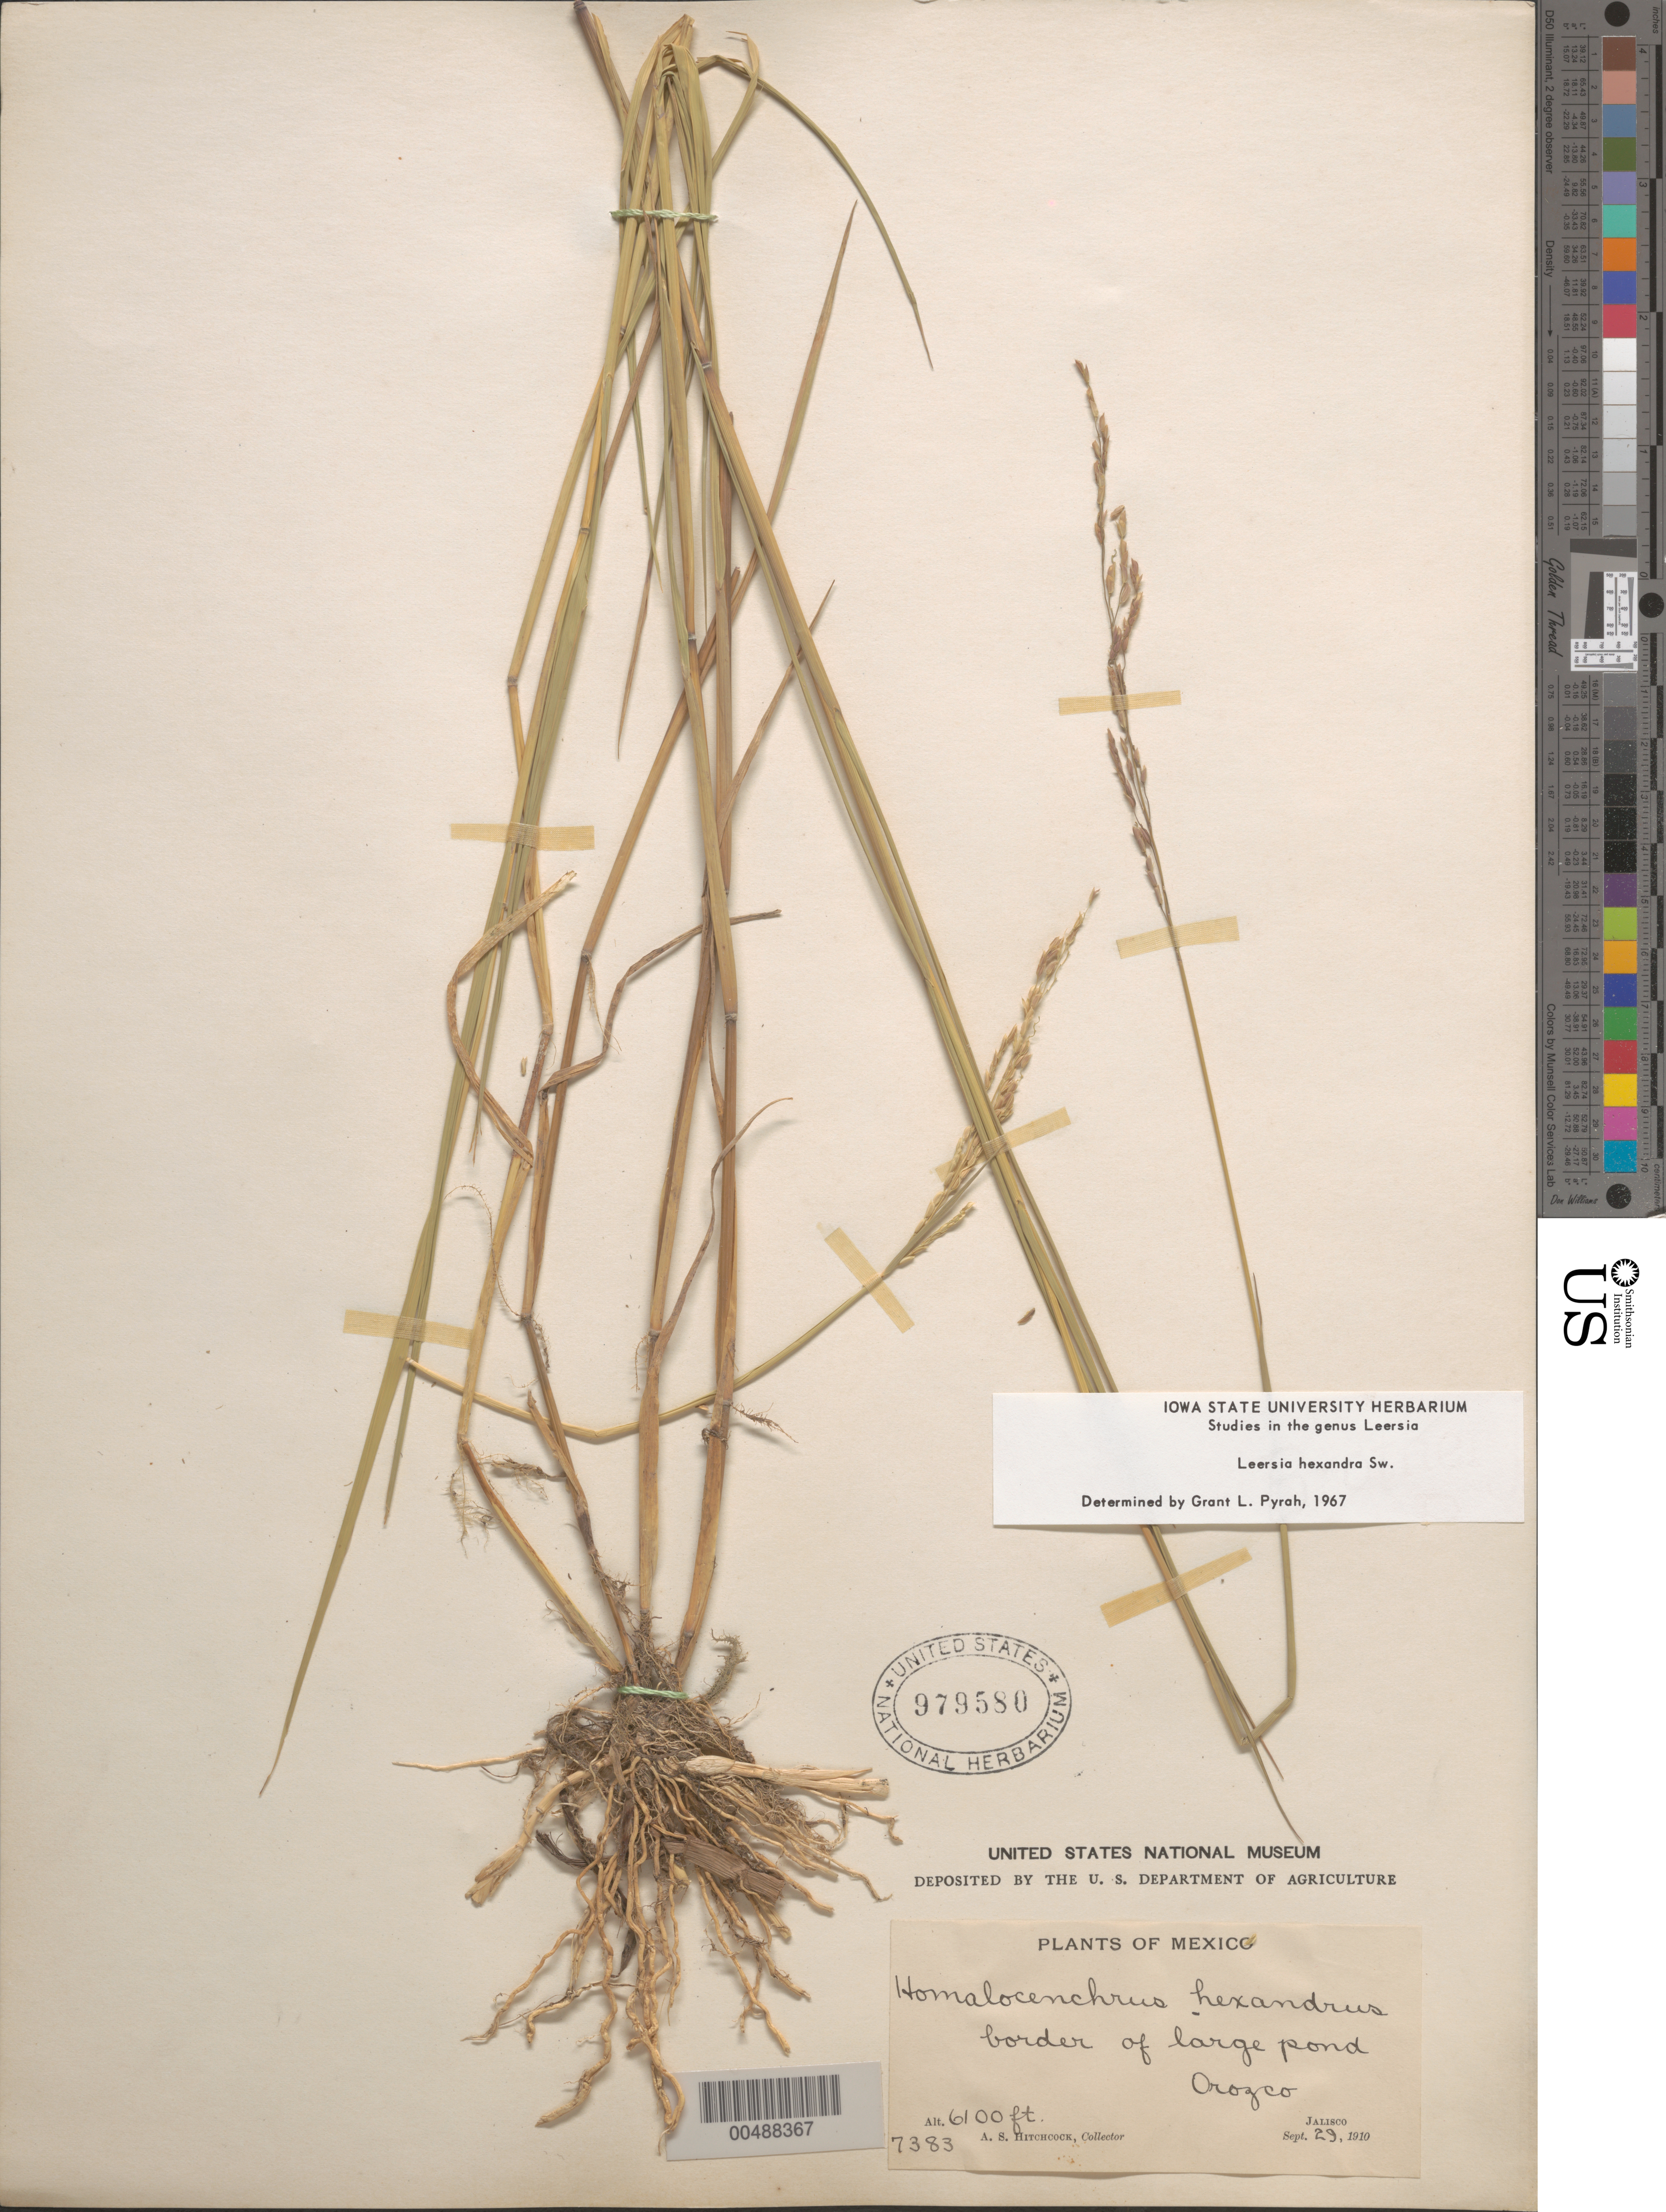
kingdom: Plantae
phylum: Tracheophyta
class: Liliopsida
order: Poales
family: Poaceae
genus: Leersia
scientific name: Leersia hexandra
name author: Sw.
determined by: Pyrah, G. L.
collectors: A. S. Hitchcock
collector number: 7383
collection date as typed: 29 Sep 1910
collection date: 1910-09-29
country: Mexico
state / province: Jalisco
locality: Orozco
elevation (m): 1859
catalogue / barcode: US 979580